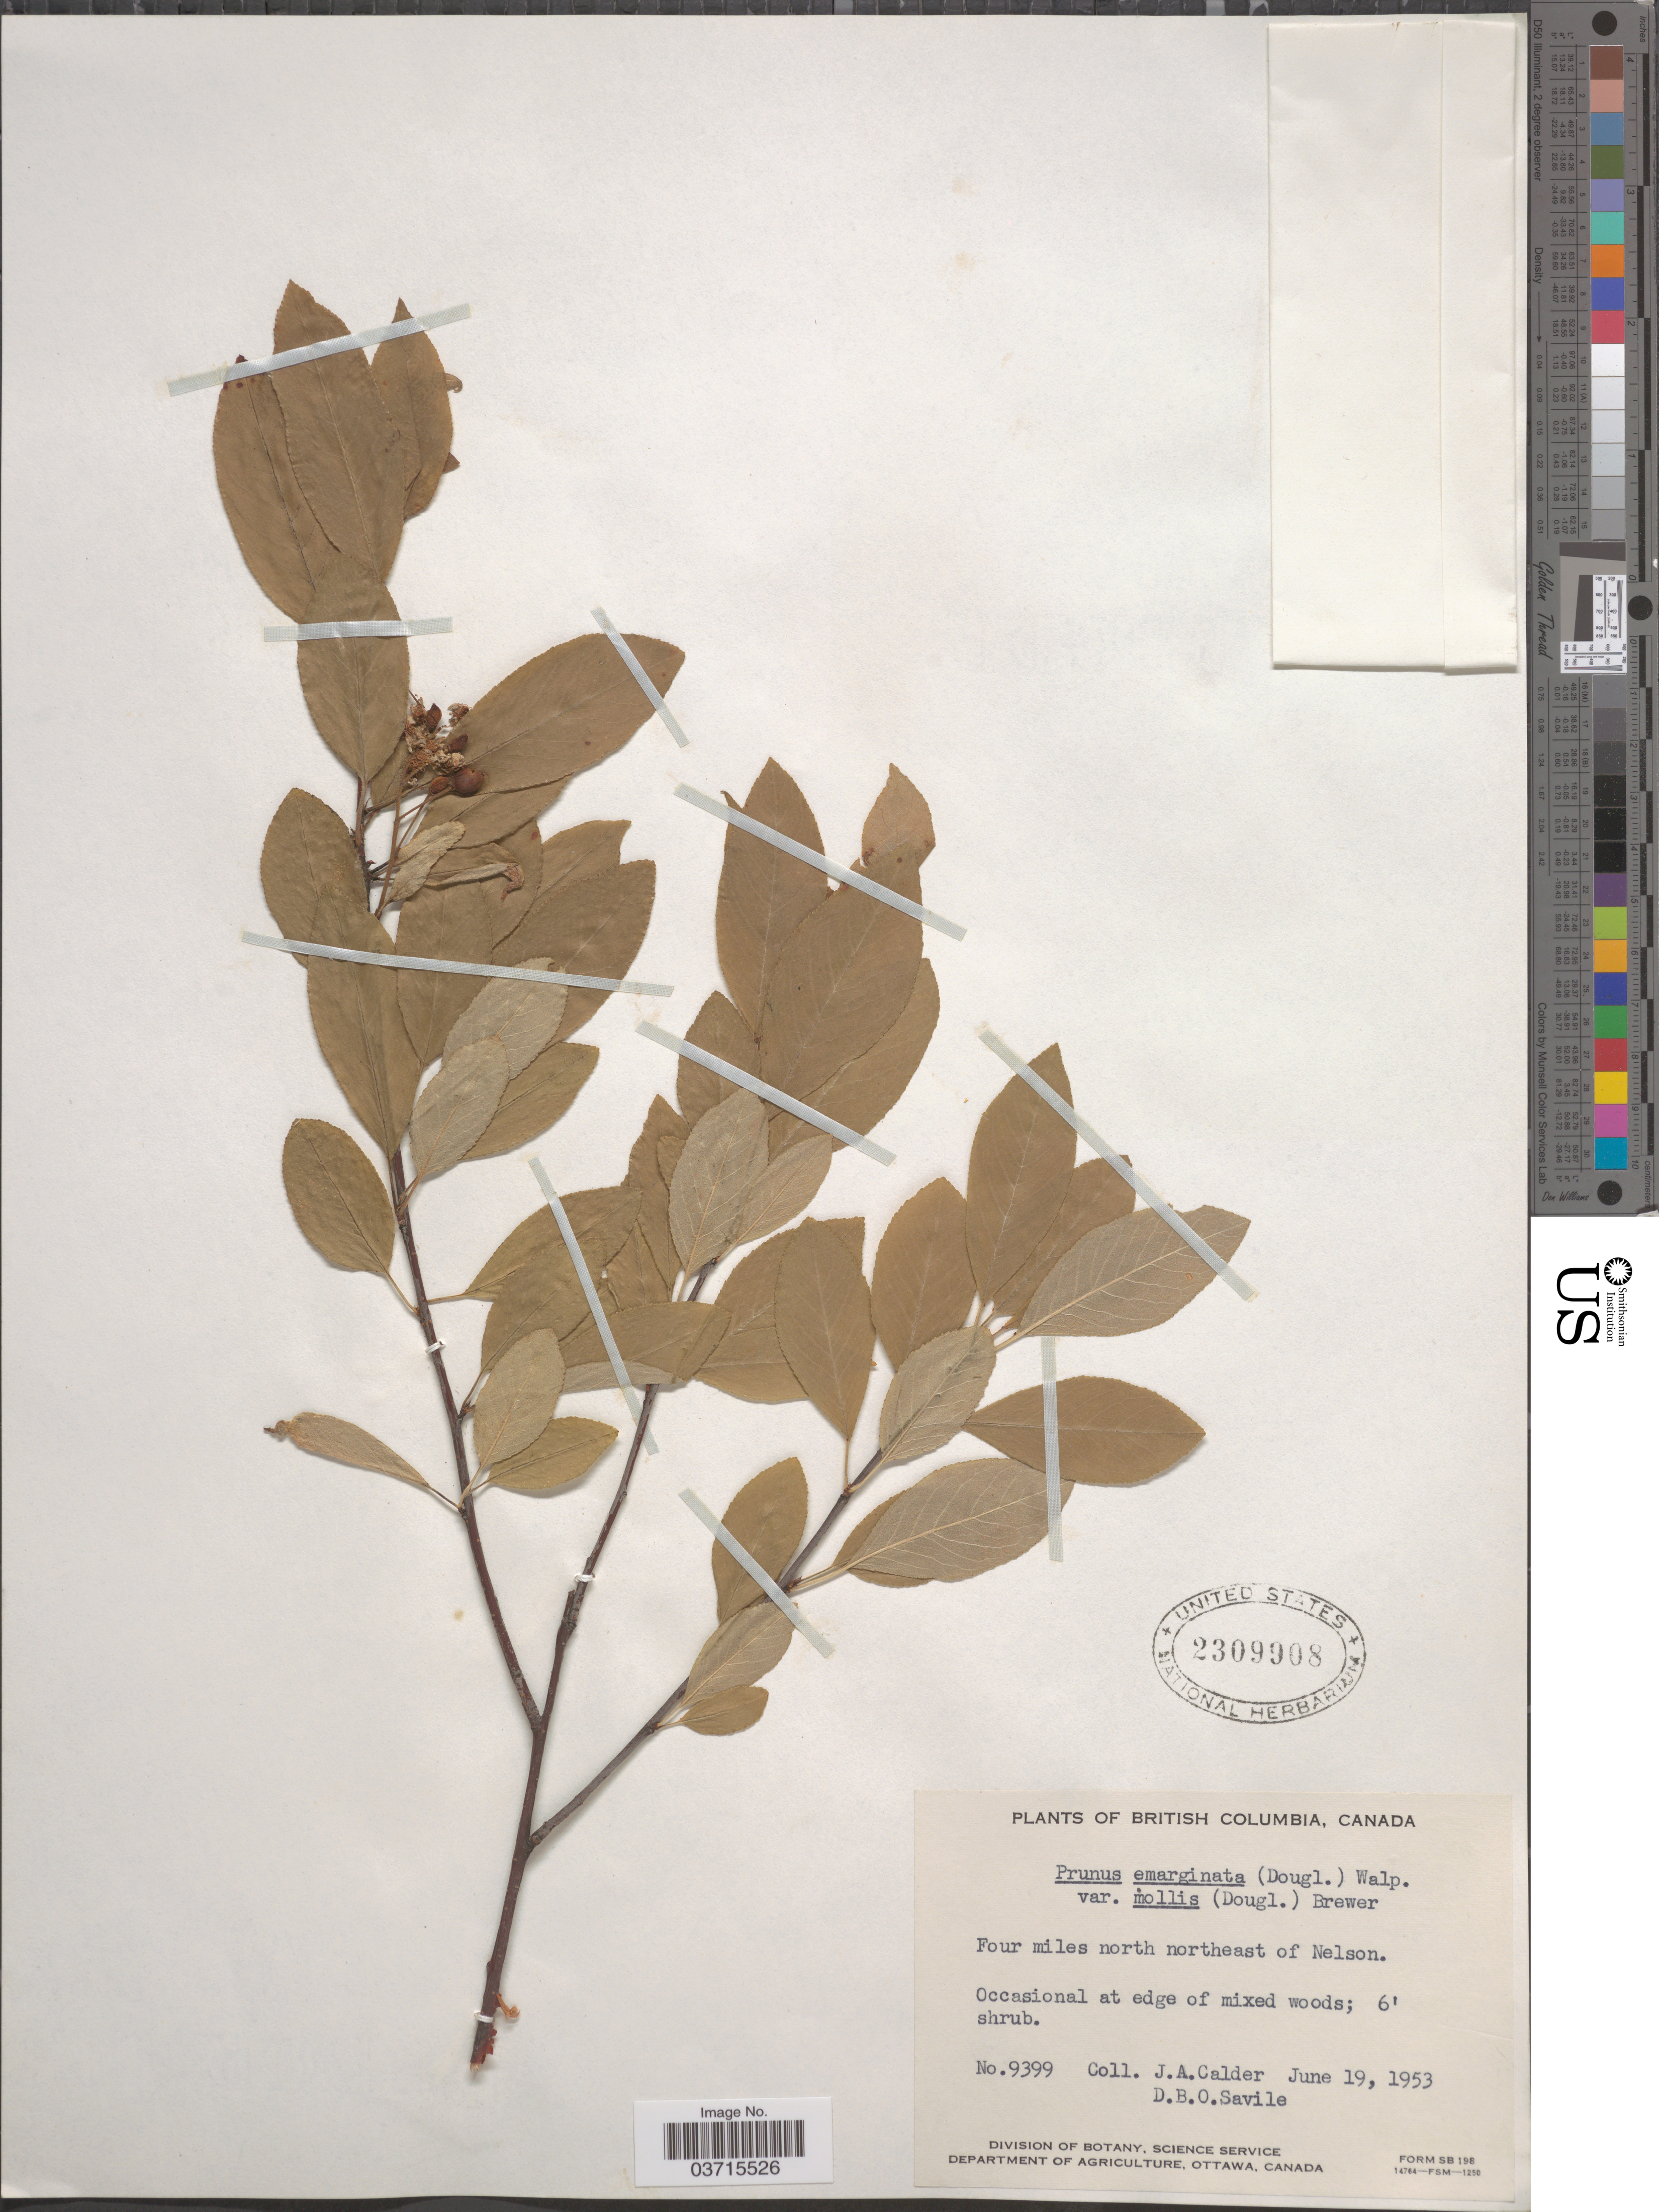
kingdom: Plantae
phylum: Tracheophyta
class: Magnoliopsida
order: Rosales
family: Rosaceae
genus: Prunus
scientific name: Prunus emarginata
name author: (Douglas ex Hook.) Eaton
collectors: J. A. Calder & D. Savile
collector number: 9399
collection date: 1953-06-19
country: Canada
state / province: British Columbia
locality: Four miles north northeast of Nelson.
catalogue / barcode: US 2309908